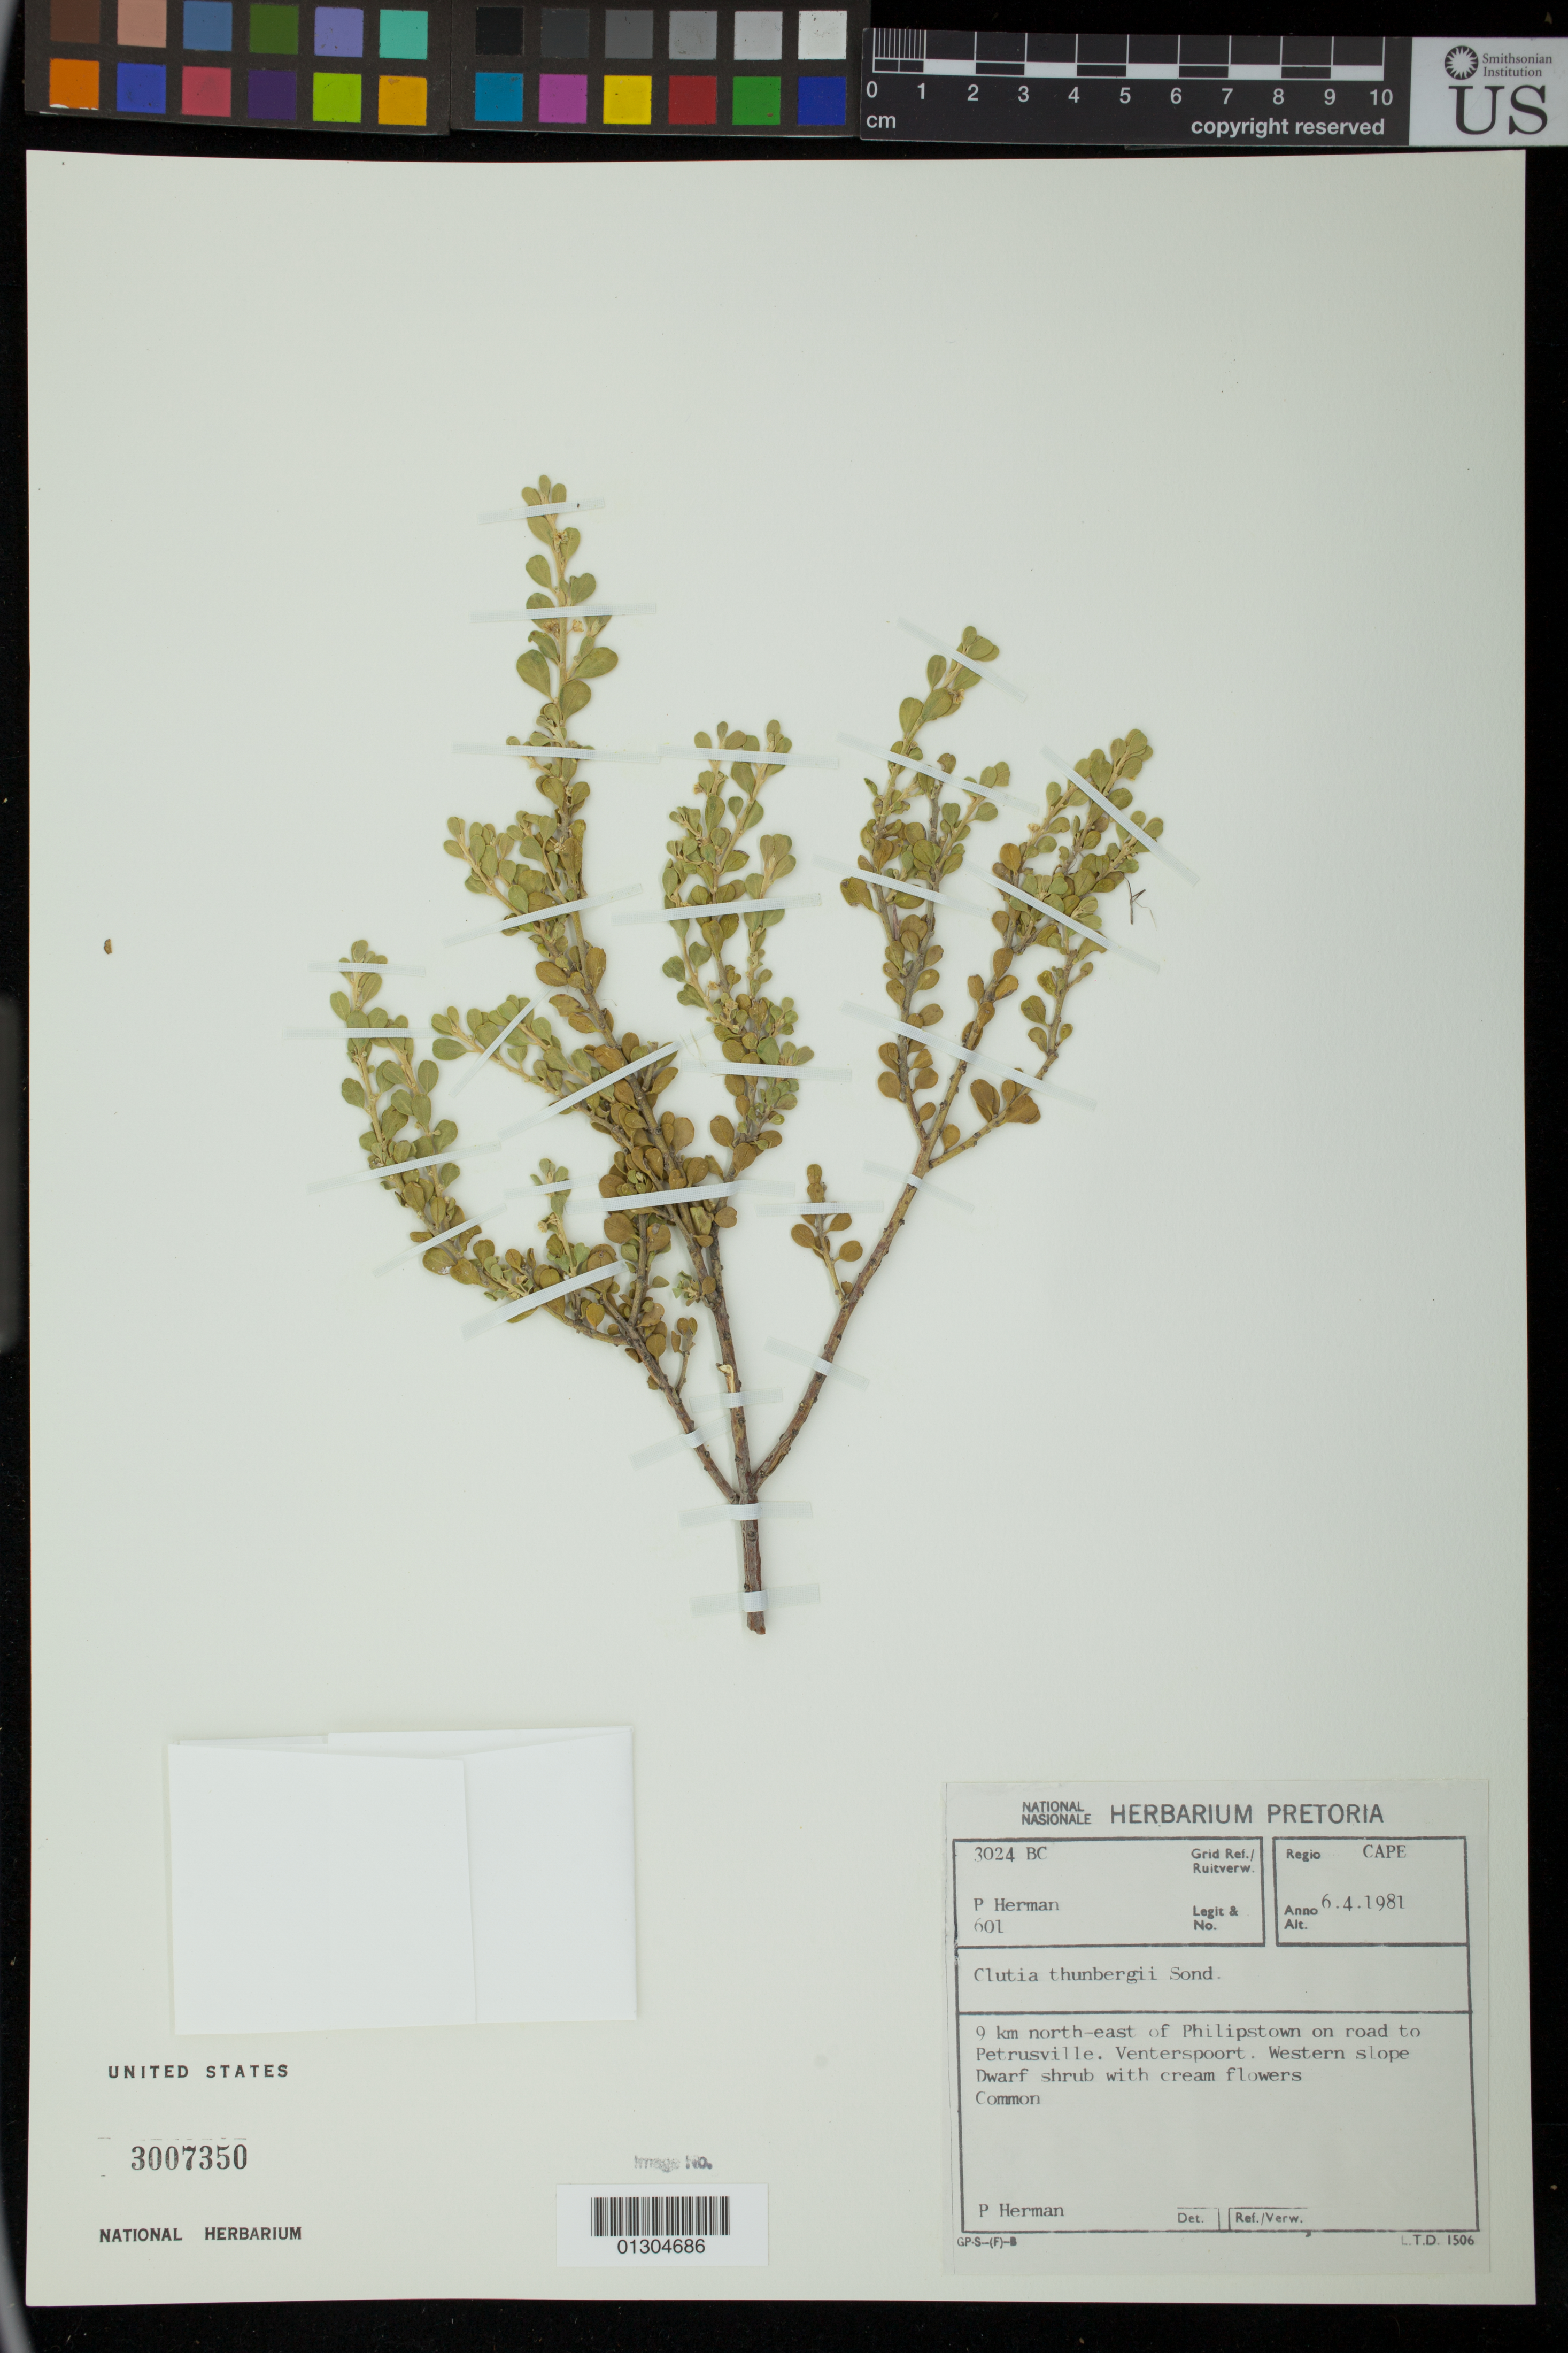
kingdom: Plantae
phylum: Tracheophyta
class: Magnoliopsida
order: Malpighiales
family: Peraceae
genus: Clutia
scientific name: Clutia thunbergii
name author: Sond.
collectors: P. Herman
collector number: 601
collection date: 1981-04-06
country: South Africa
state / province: Northern Cape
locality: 9 km north-east of Philipstown on road to Petrusville. Venterspooort.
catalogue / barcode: US 3007350